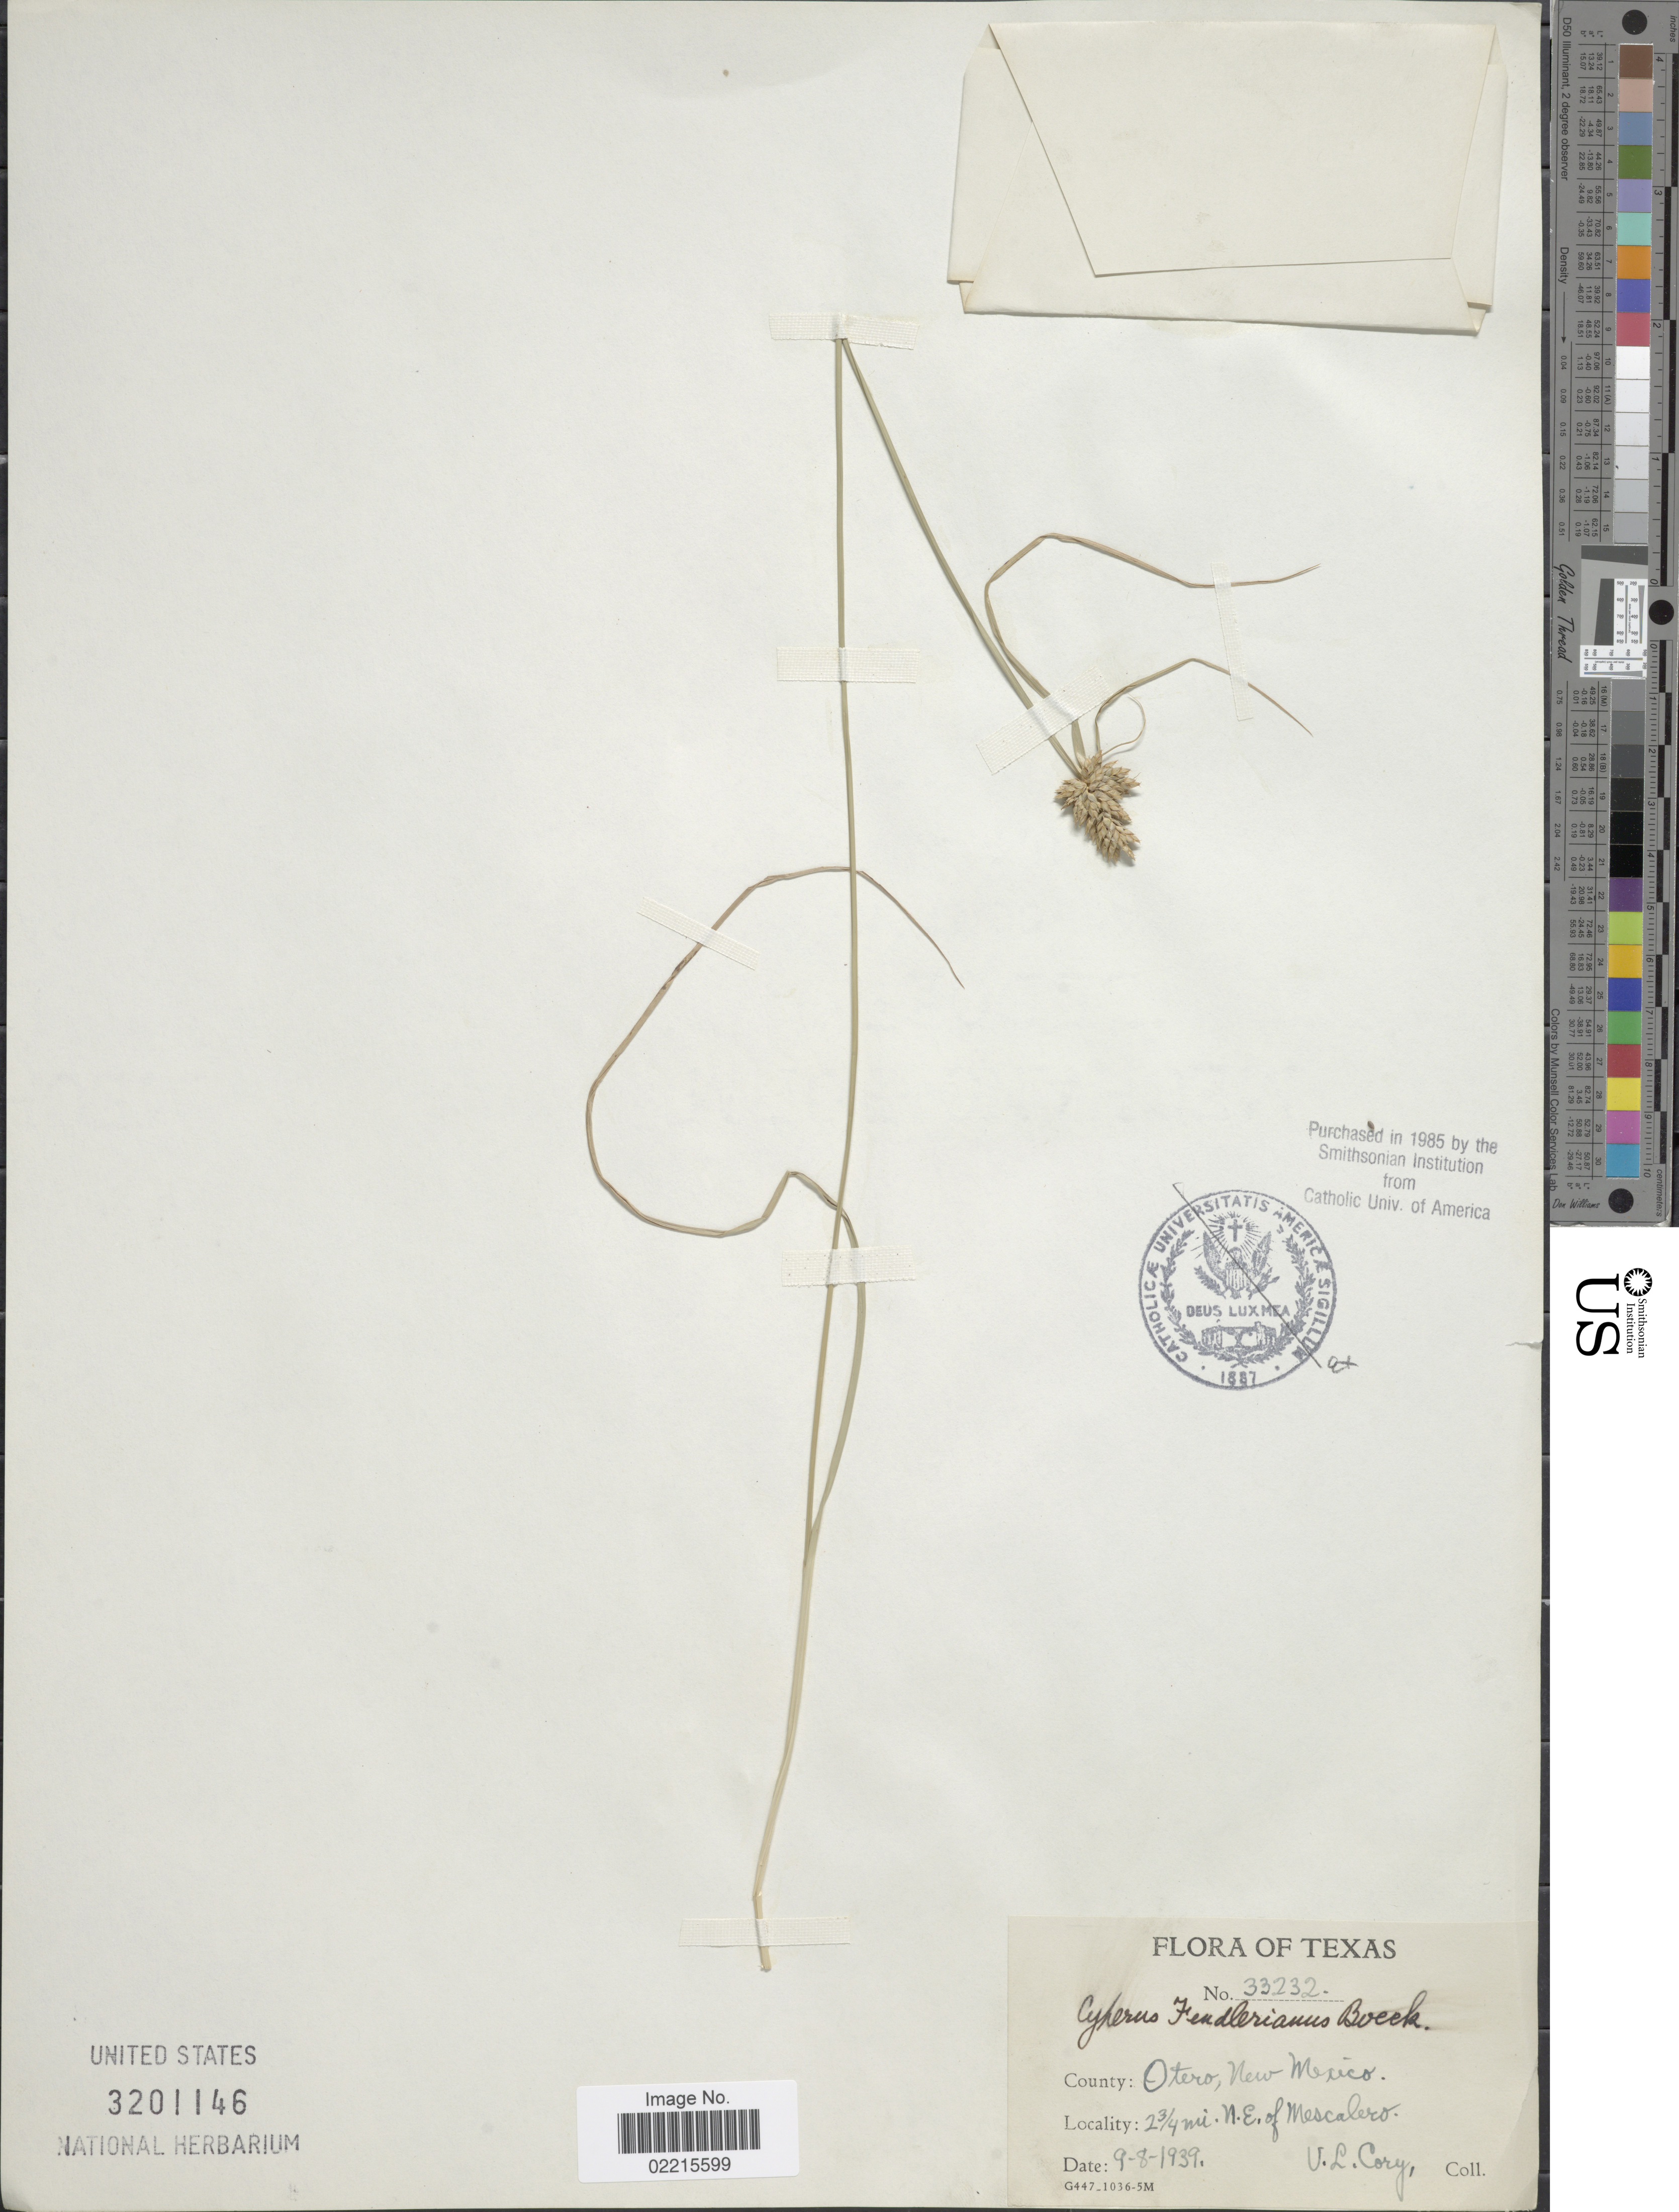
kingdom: Plantae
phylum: Tracheophyta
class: Liliopsida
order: Poales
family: Cyperaceae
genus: Cyperus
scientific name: Cyperus fendlerianus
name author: Boeckeler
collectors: V. Cory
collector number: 33232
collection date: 1939-09-08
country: United States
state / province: Texas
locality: County: Otero, New Mexico, 2 3/4 mi N.E. of Mescalero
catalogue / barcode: US 3201146